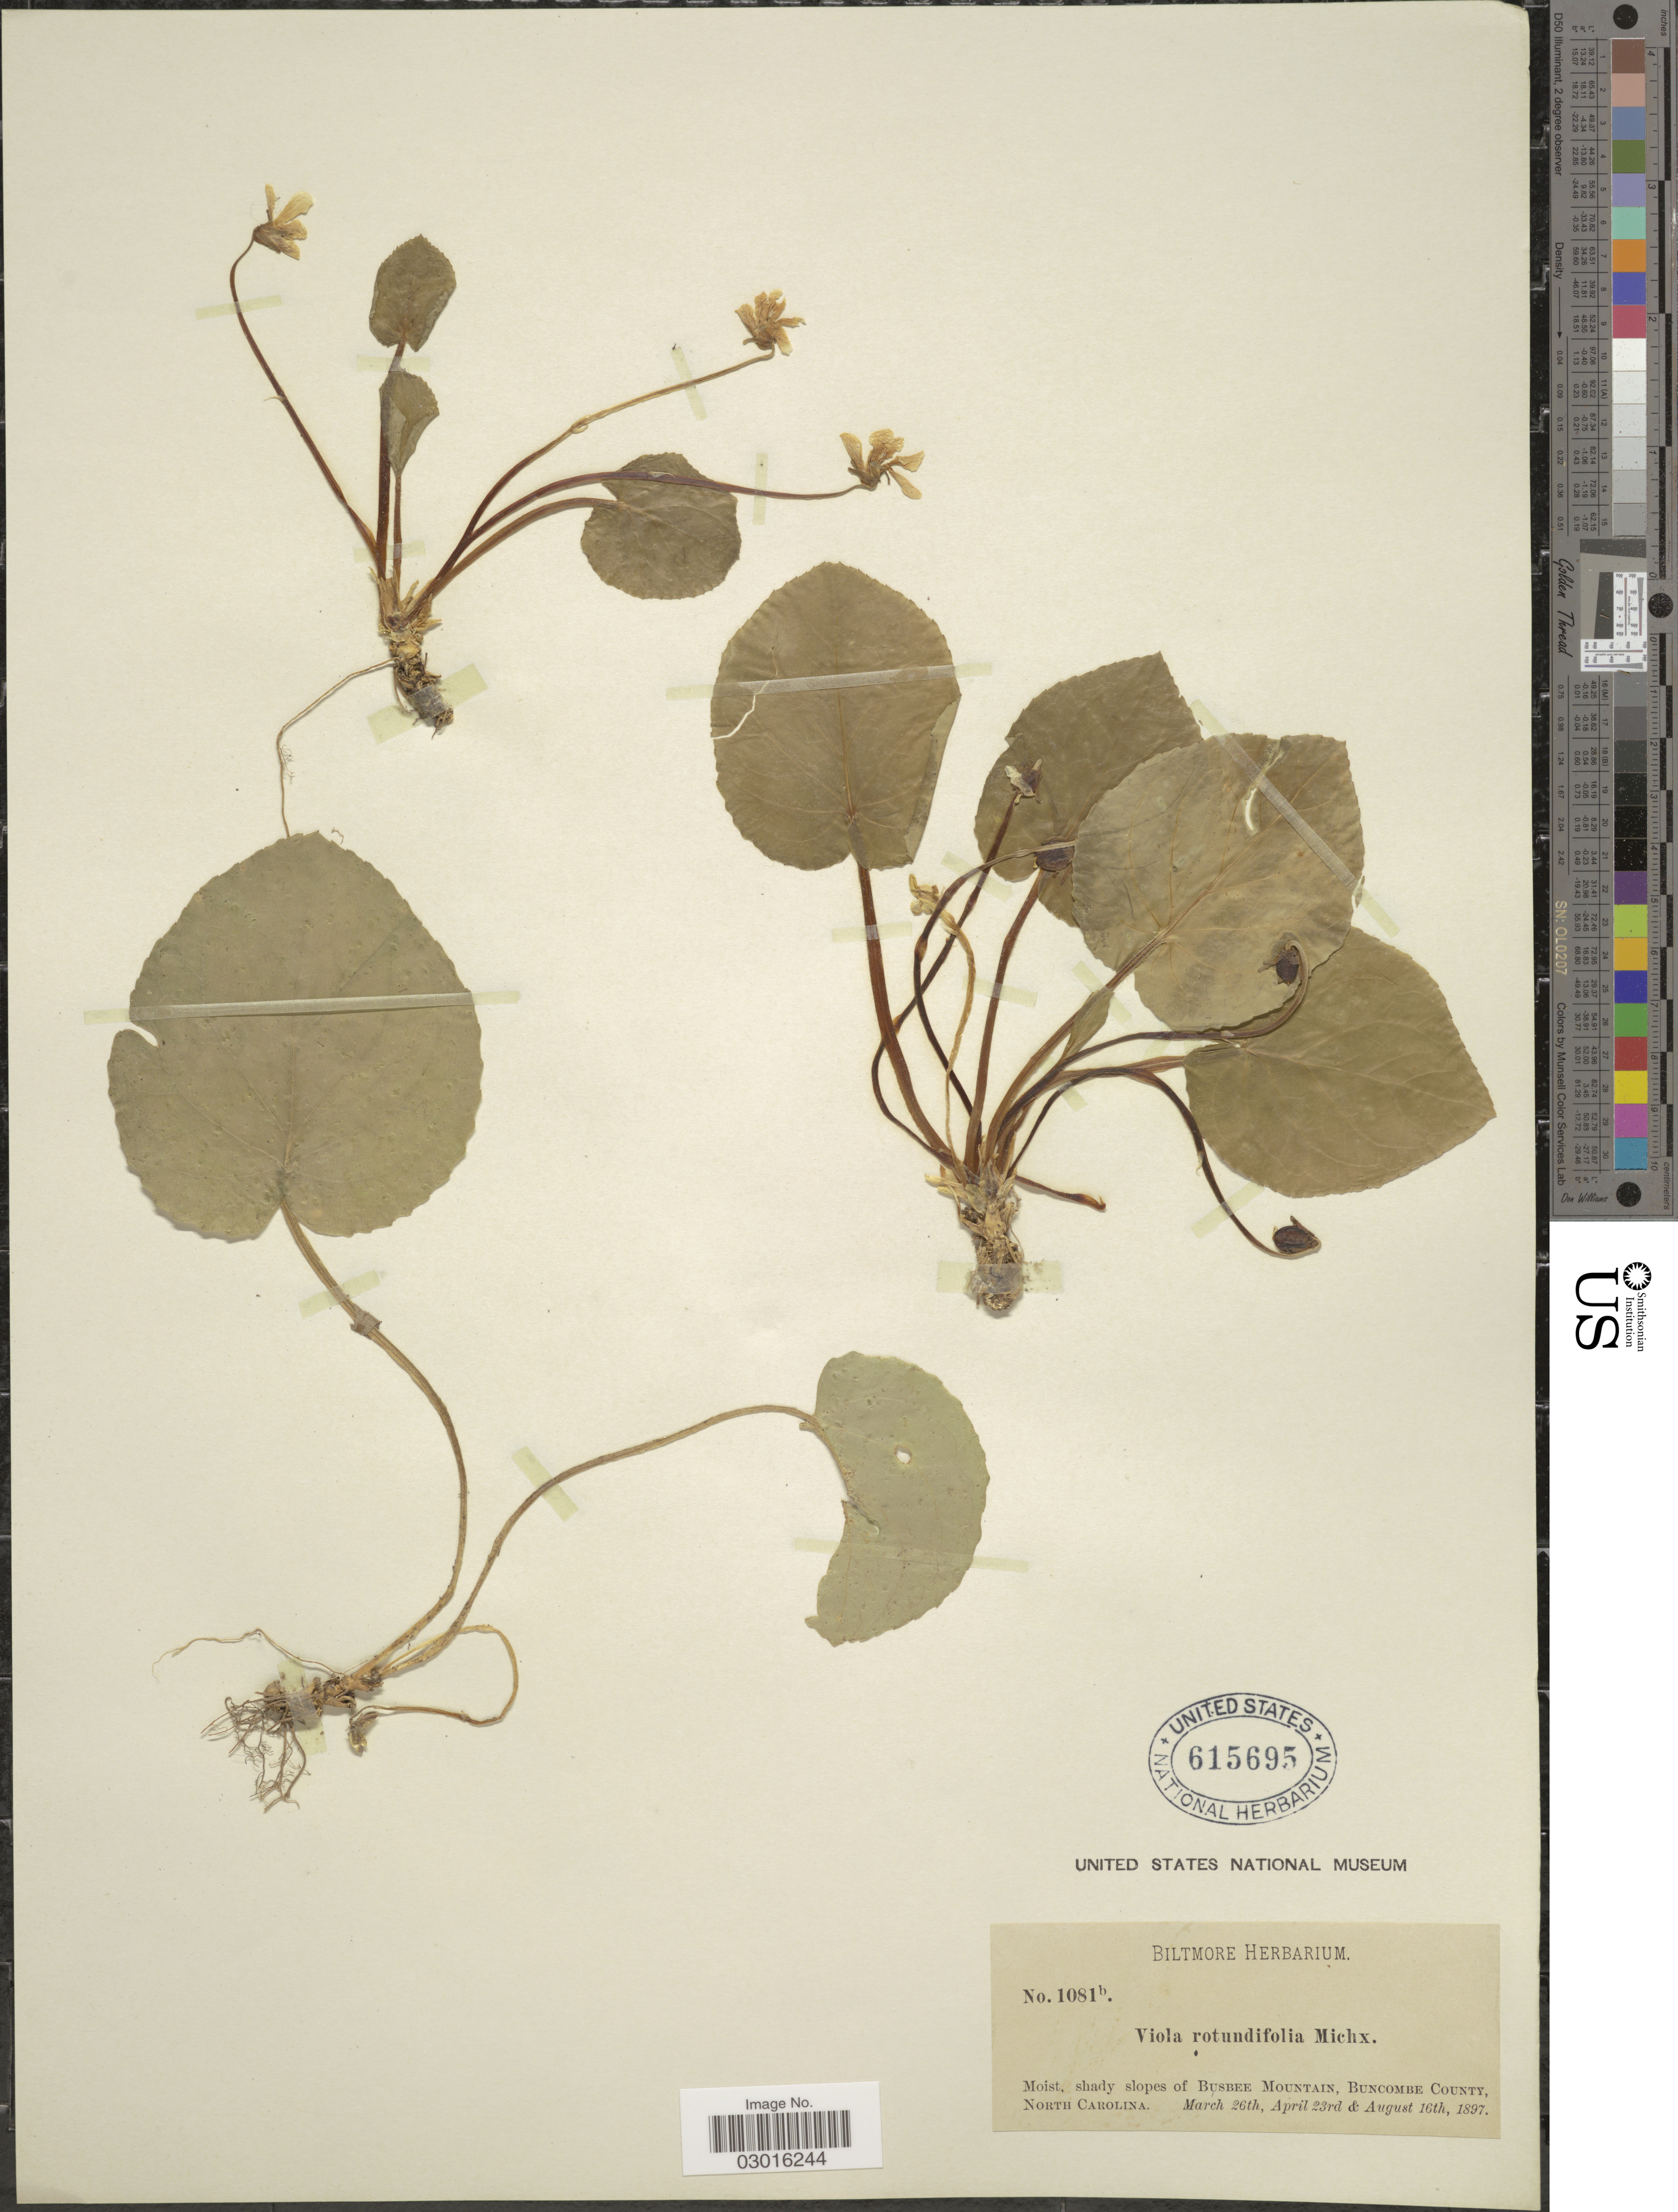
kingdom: Plantae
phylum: Tracheophyta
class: Magnoliopsida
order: Malpighiales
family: Violaceae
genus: Viola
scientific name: Viola rotundifolia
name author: Michx.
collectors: ex herb. Biltmore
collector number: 1081b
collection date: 1897-03-26/1897-08-16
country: United States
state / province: North Carolina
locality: Moist, shady slopes of Busbee Mountain, Buncombe County.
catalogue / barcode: US 615695